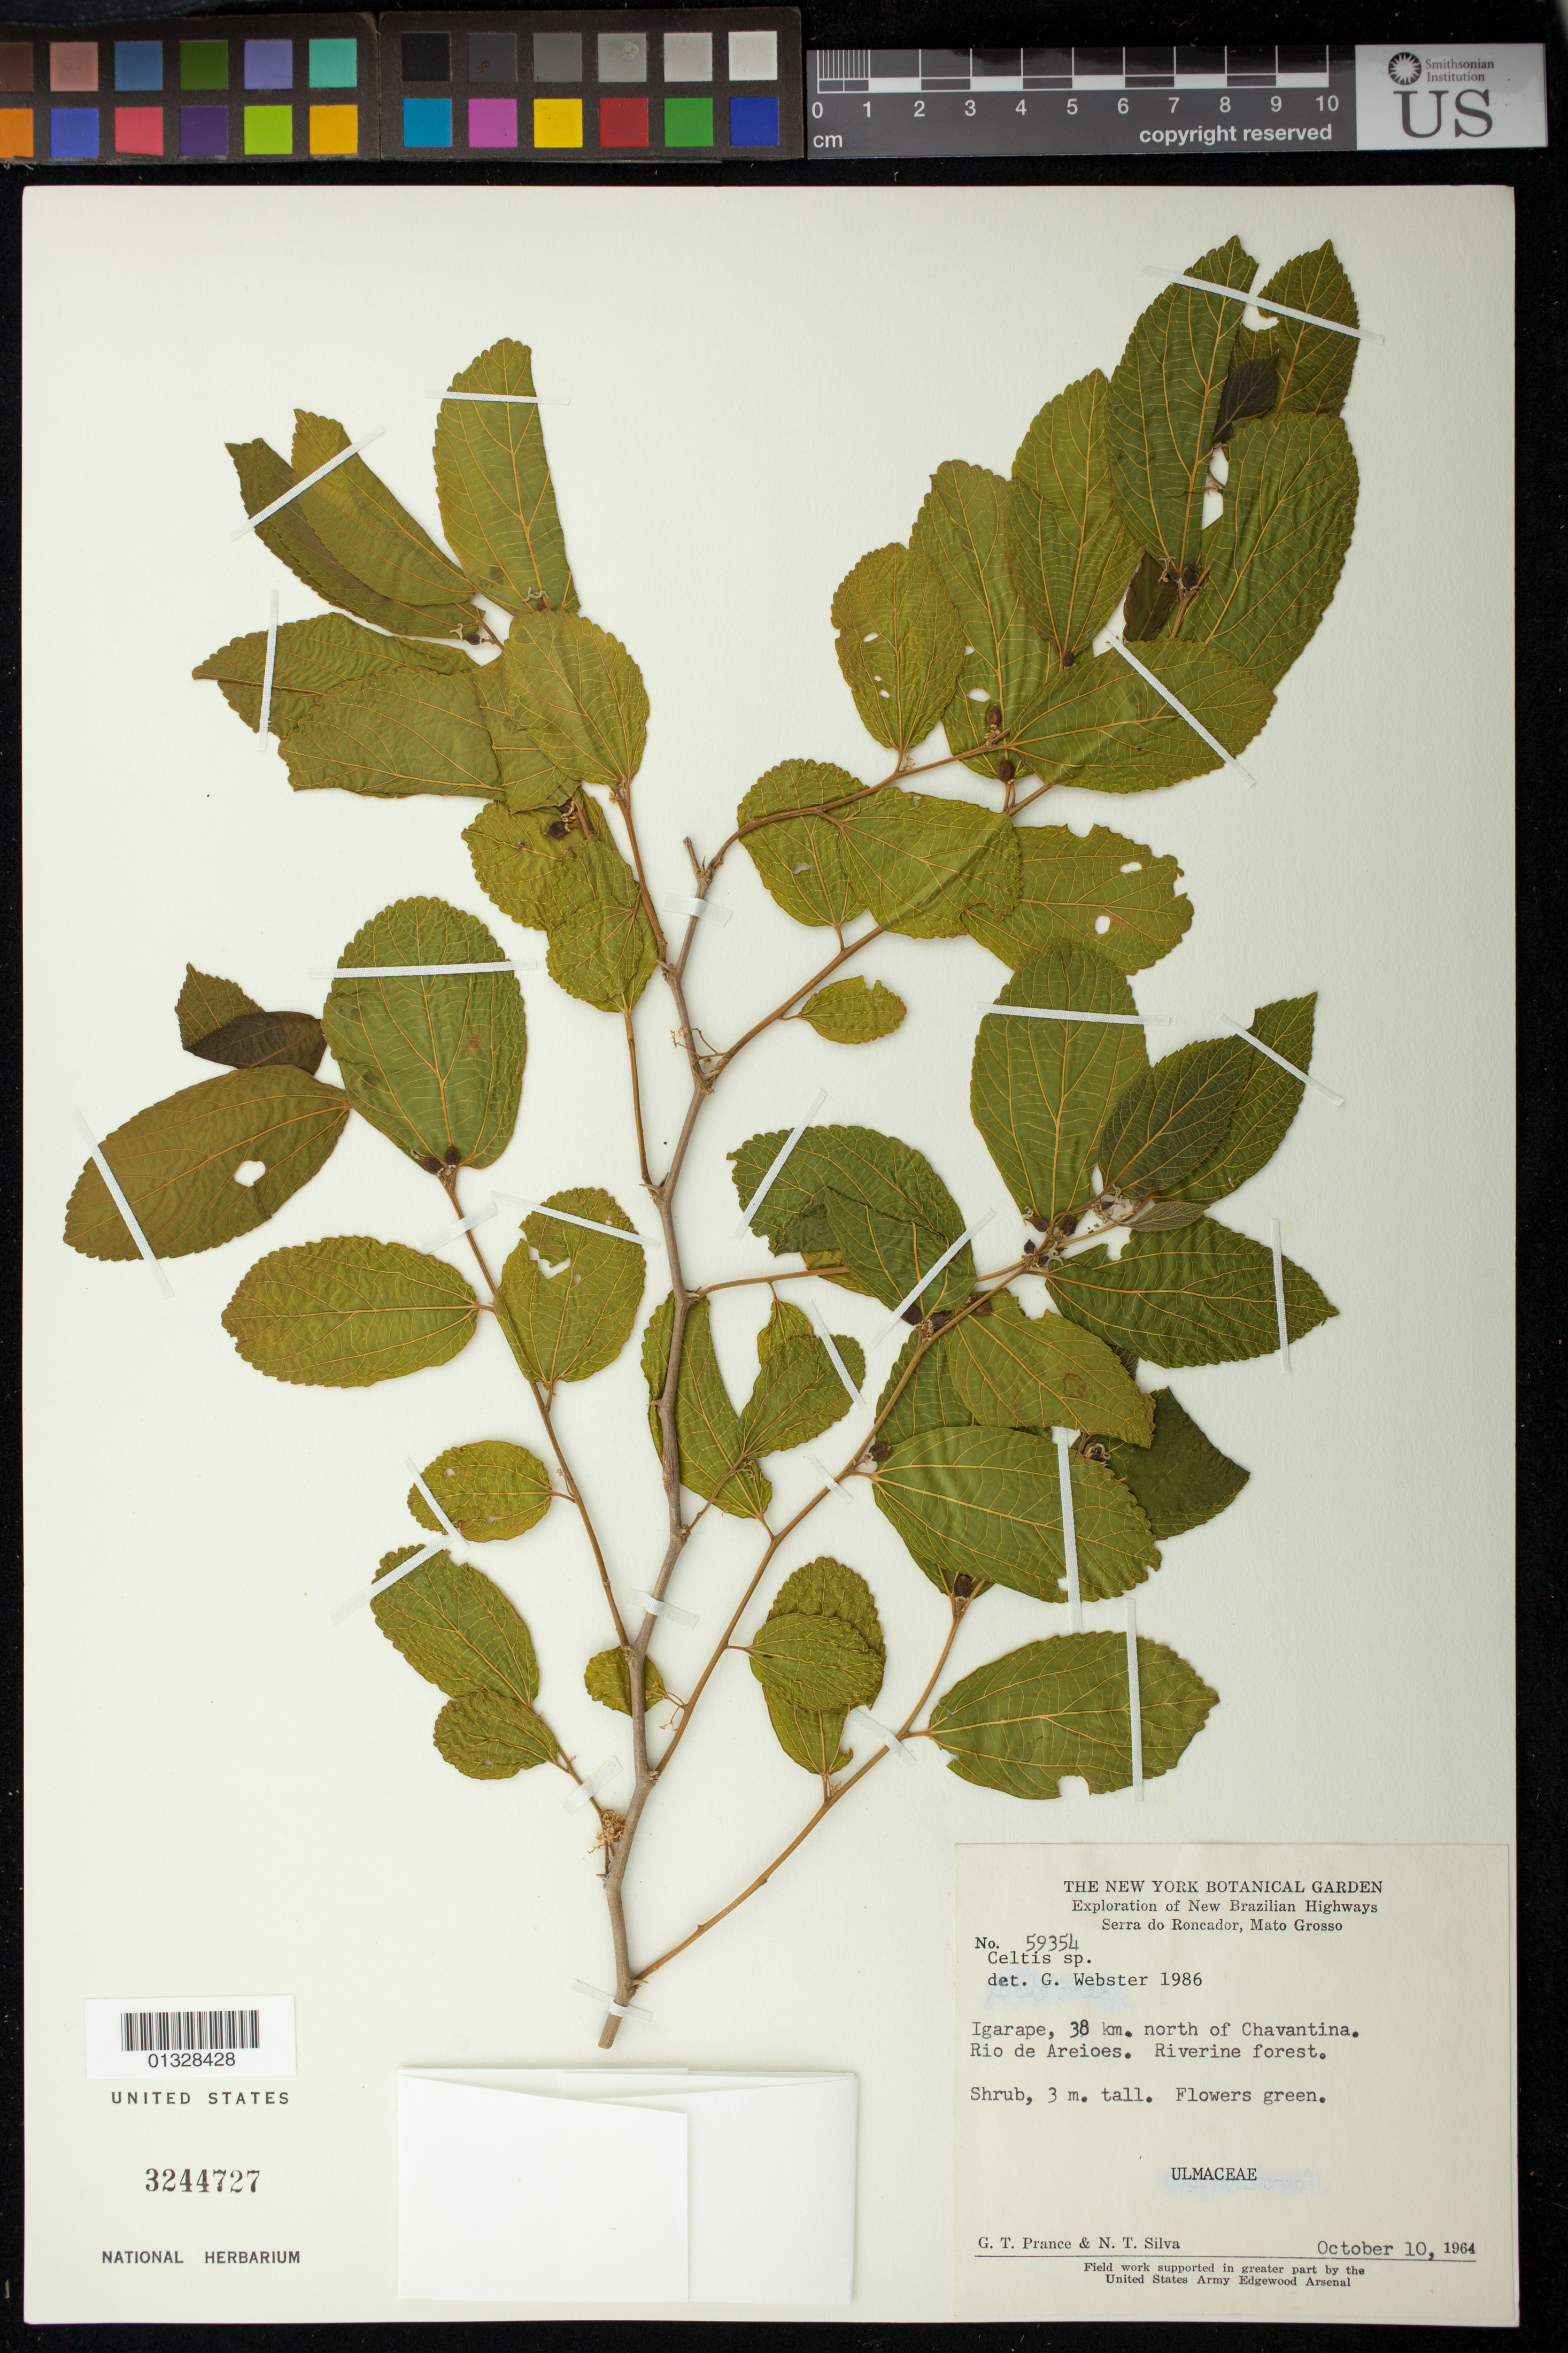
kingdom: Plantae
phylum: Tracheophyta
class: Magnoliopsida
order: Rosales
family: Cannabaceae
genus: Celtis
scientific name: Celtis sp.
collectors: G. T. Prance & N. T. Silva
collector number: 59354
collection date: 1964-10-10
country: Brazil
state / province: Mato Grosso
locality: Igarape, 38km north of Chavantina. Rio de Areioes.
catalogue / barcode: US 3244727